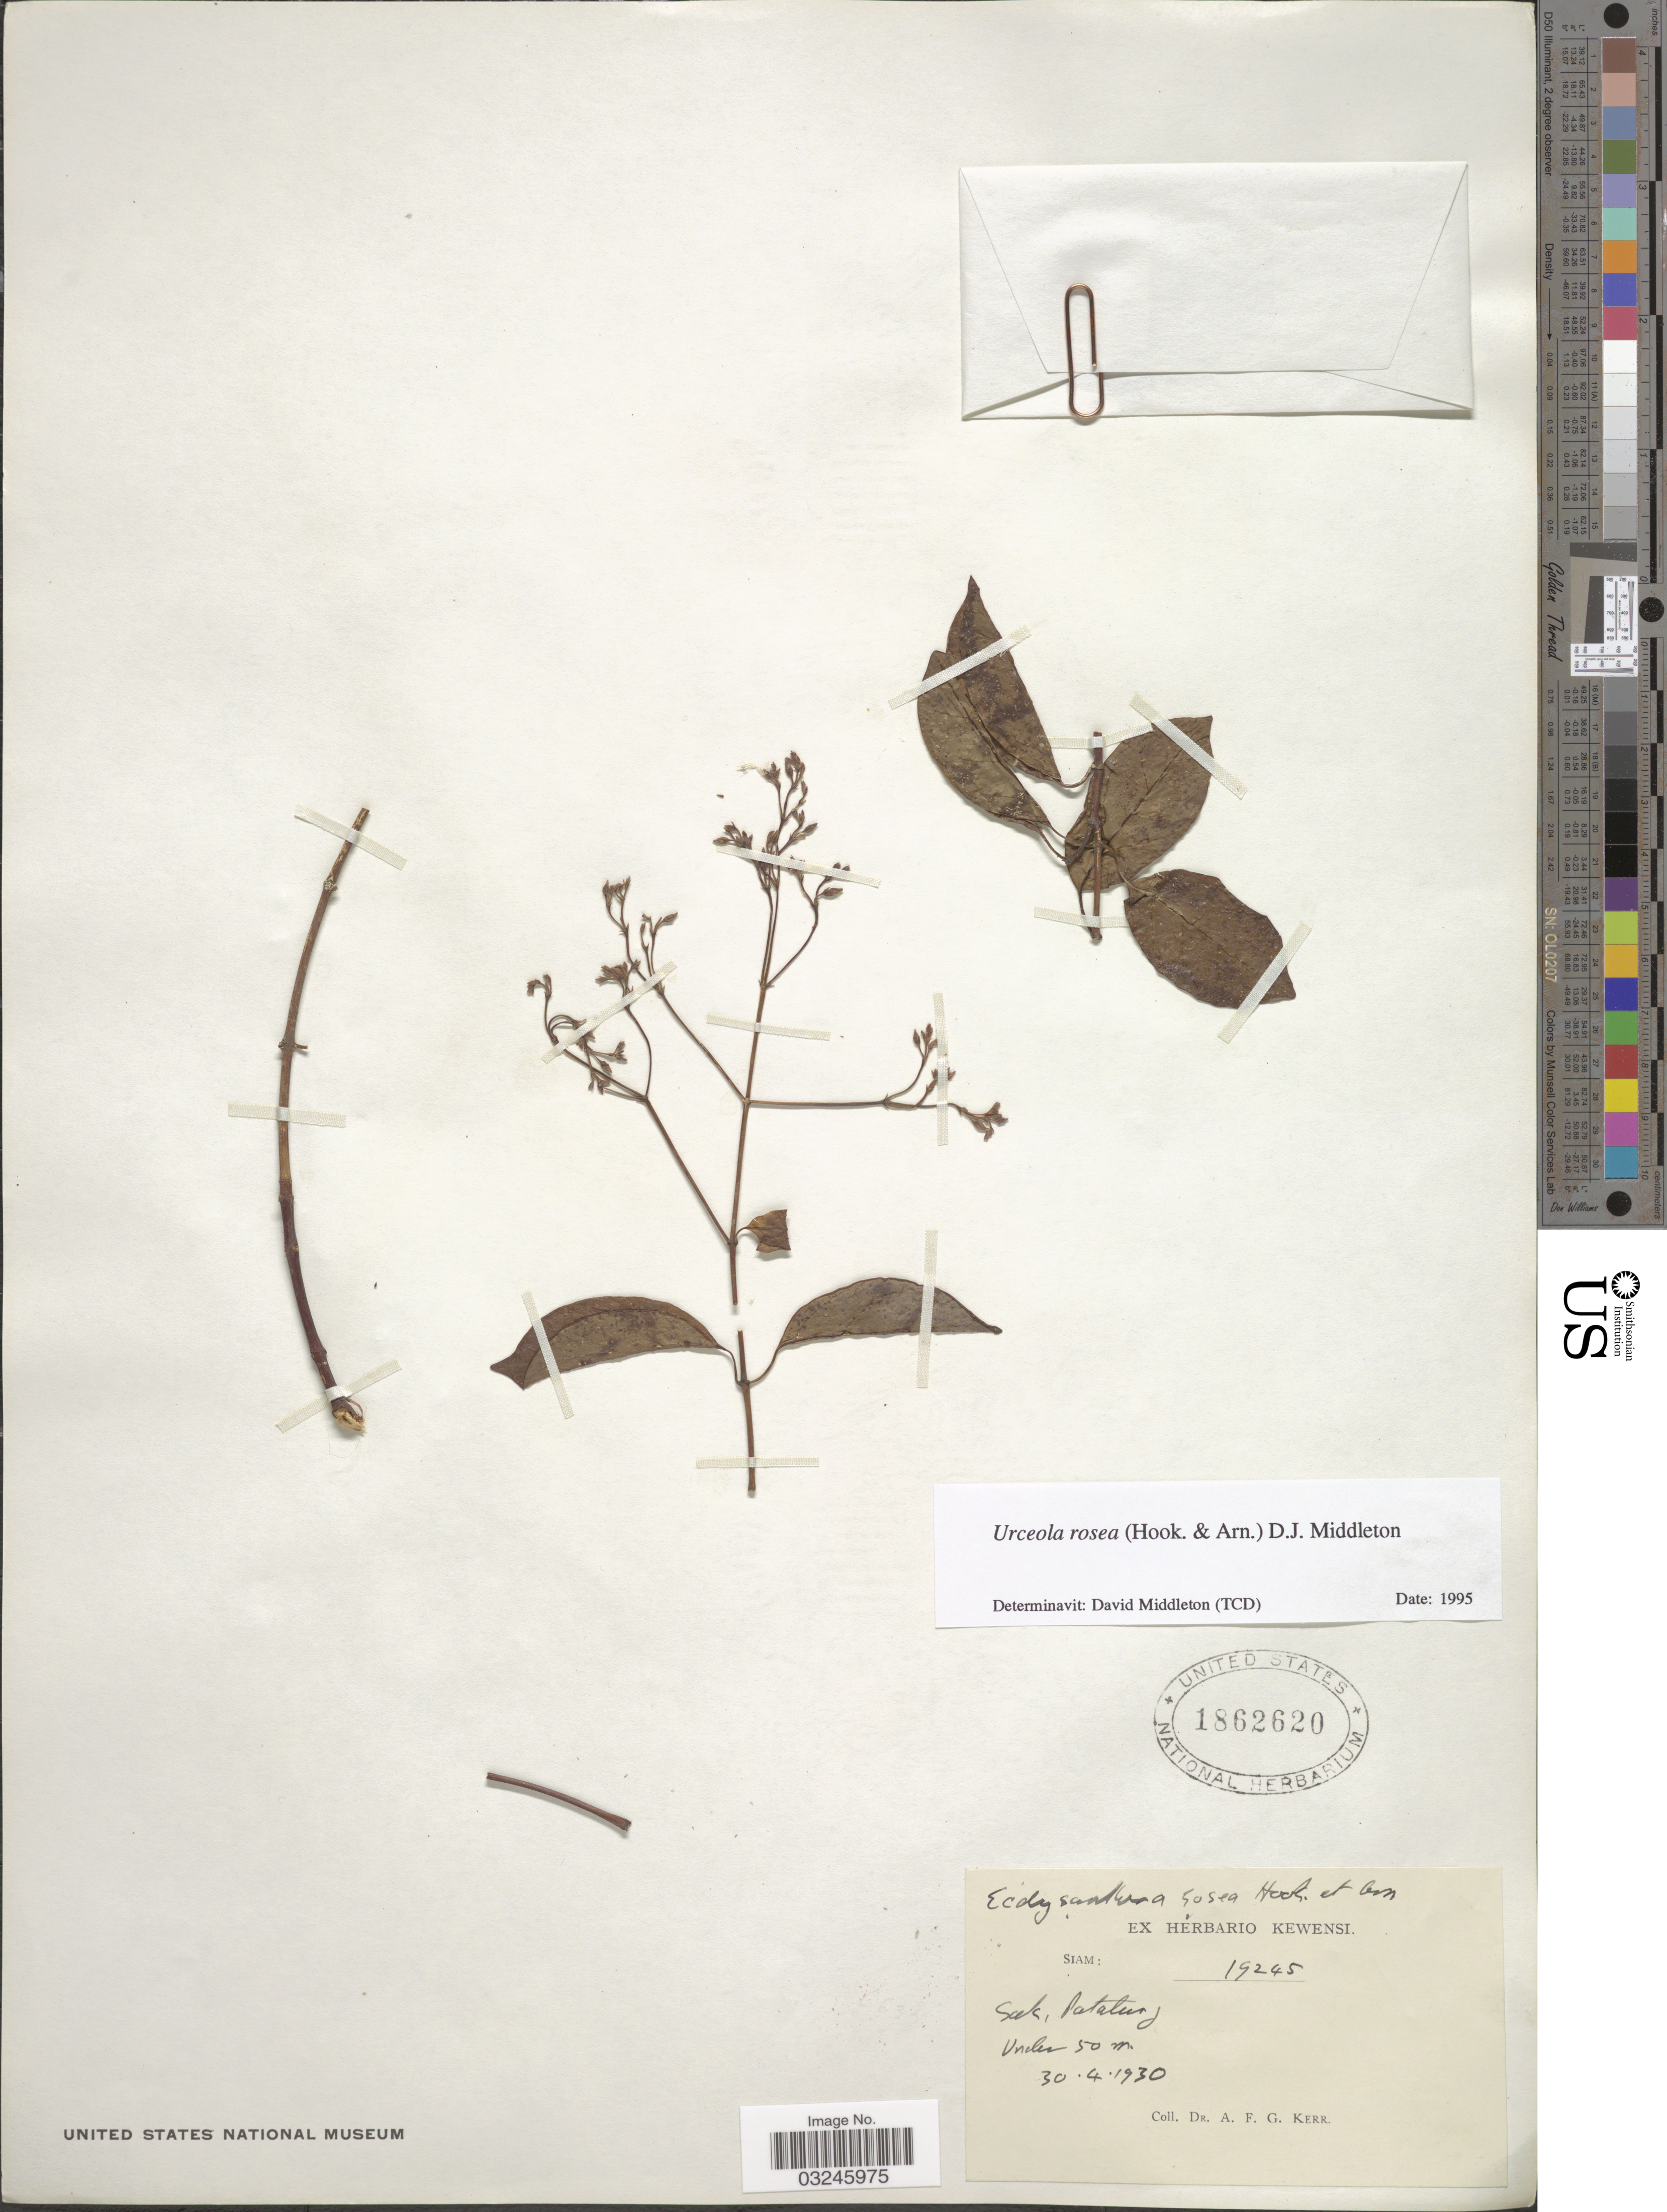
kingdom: Plantae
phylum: Tracheophyta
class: Magnoliopsida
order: Gentianales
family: Apocynaceae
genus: Urceola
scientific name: Urceola rosea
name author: Hook. & Arn.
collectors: A. F. G. Kerr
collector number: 19245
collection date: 1930-04-30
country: Thailand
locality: Siam: Suk, Patalung.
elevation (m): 50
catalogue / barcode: US 1862620